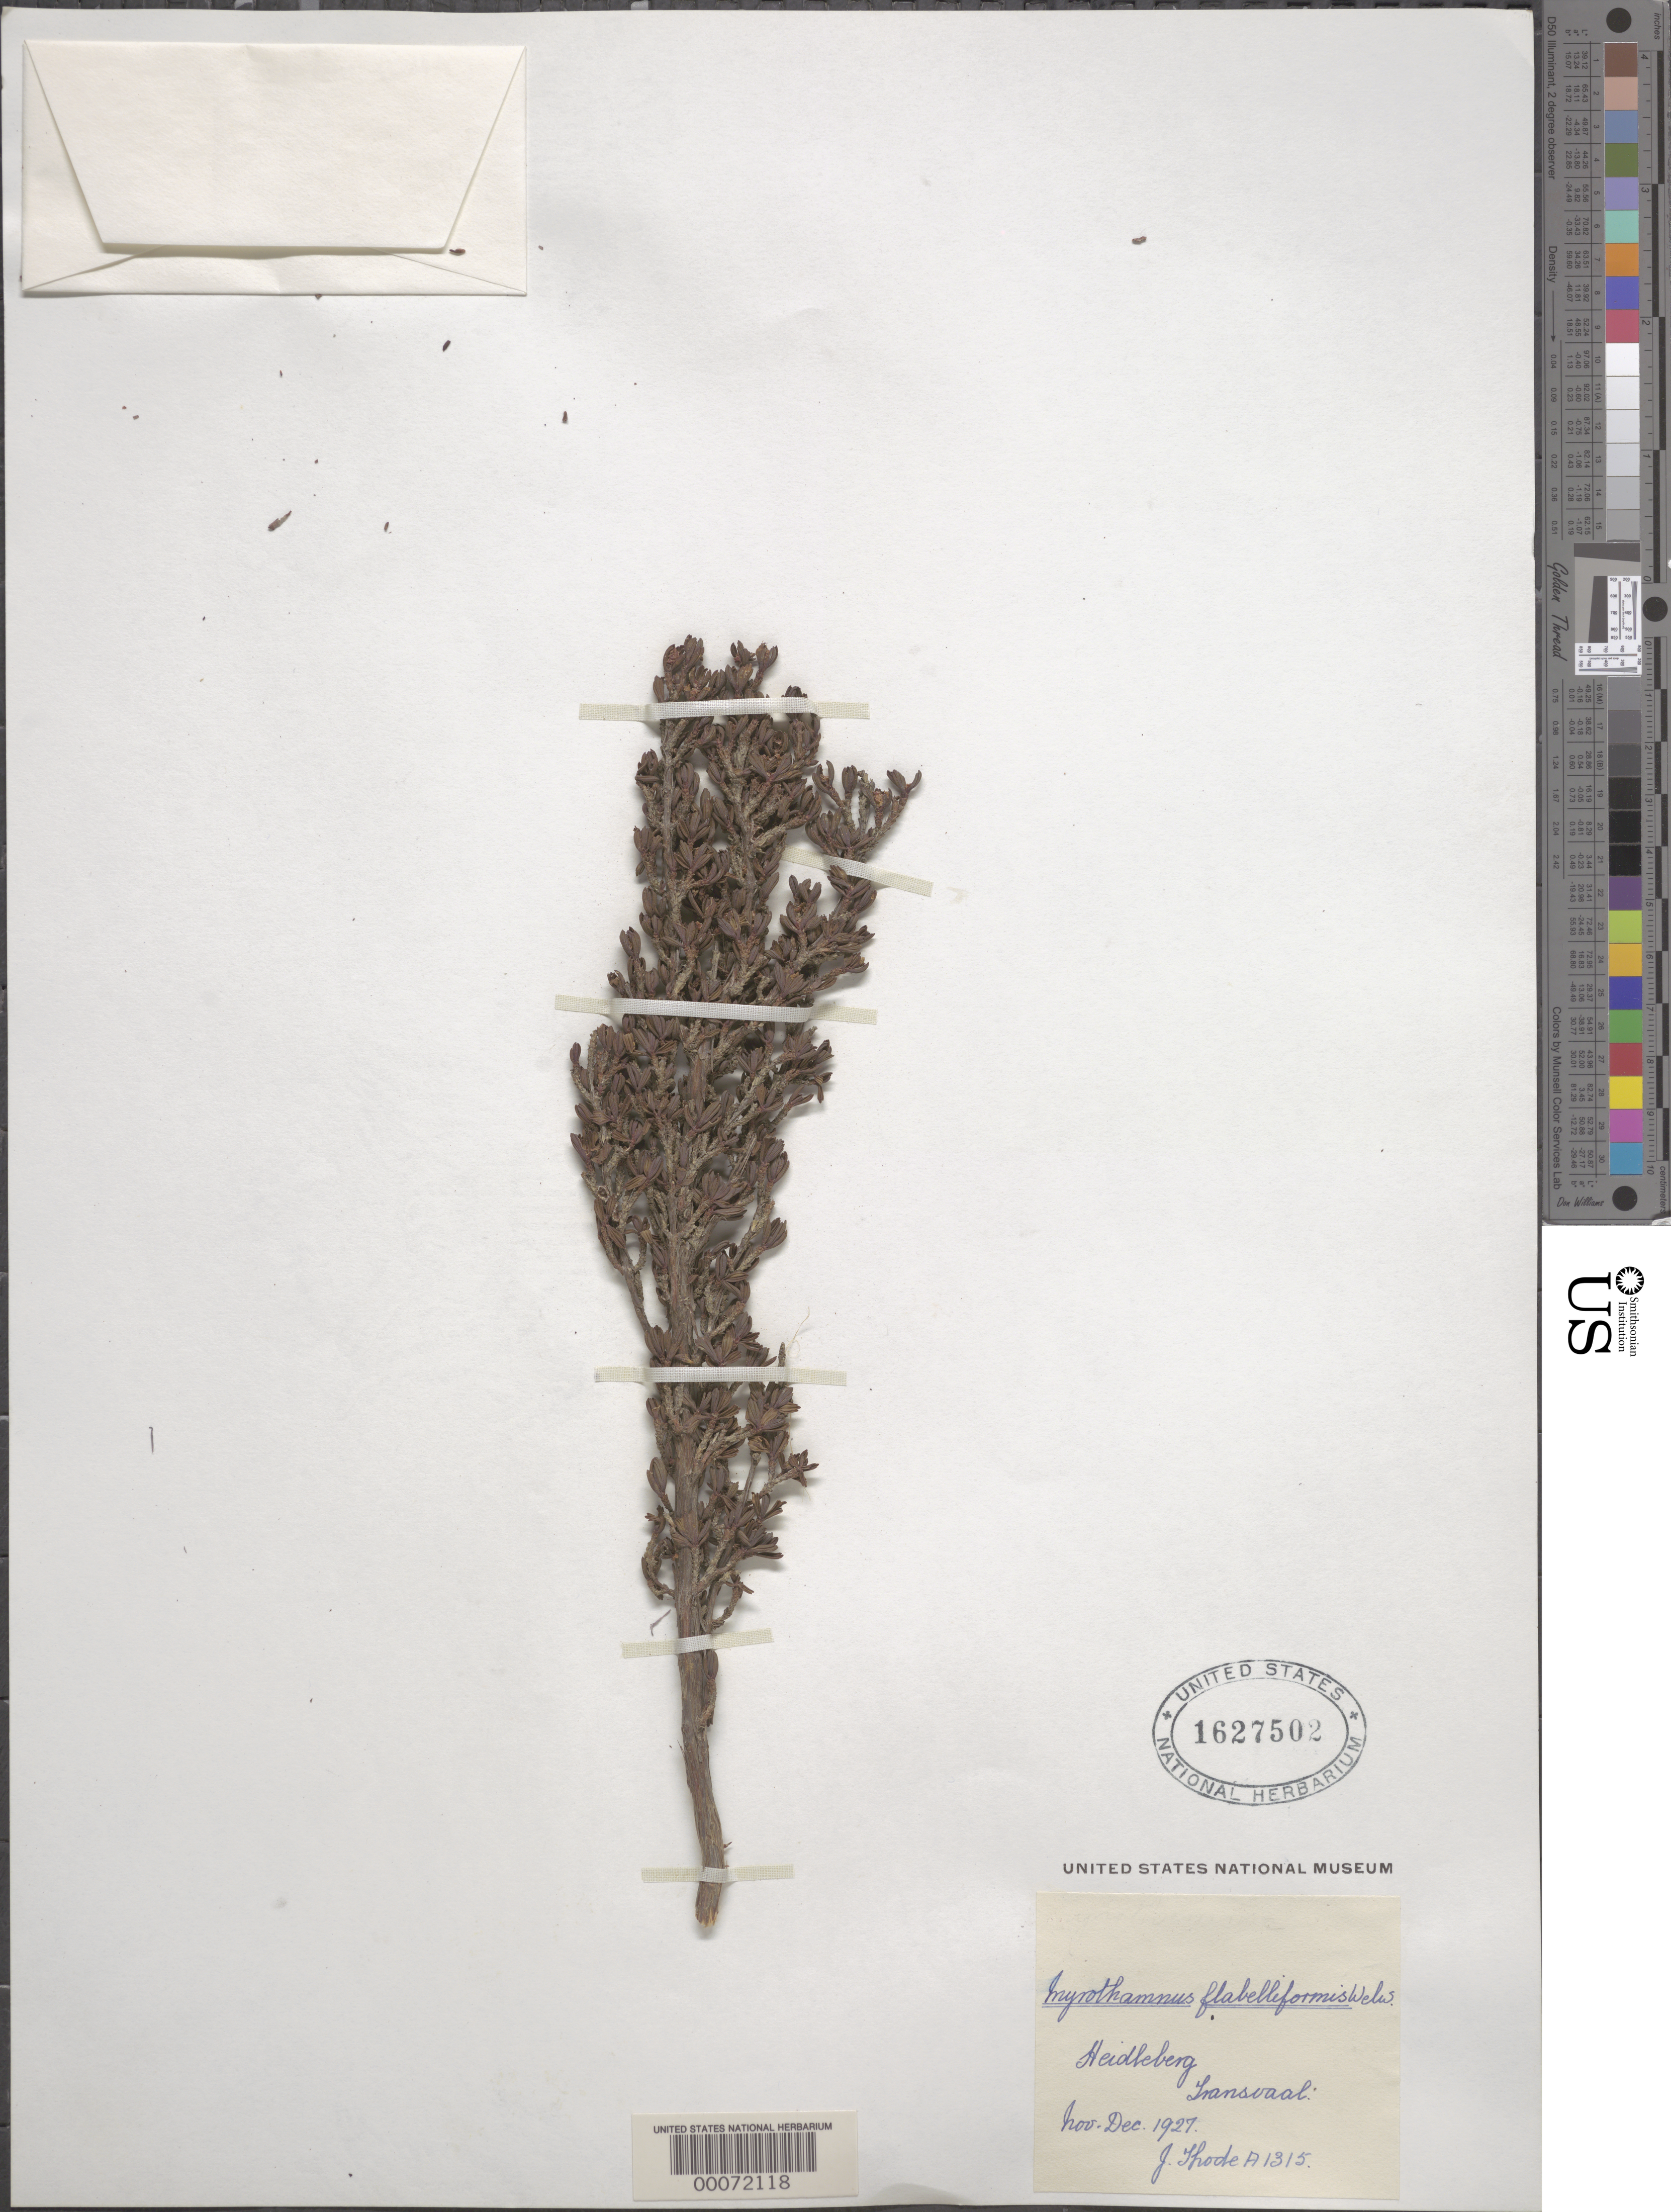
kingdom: Plantae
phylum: Tracheophyta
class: Magnoliopsida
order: Gunnerales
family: Myrothamnaceae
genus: Myrothamnus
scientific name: Myrothamnus flabellifolius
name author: Welw.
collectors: J. Thode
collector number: A1315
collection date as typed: Nov 1927 to -- Dec 1927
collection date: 1927-11/1927-12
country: South Africa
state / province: Gauteng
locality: Heidleberg. Transvaal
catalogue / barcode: US 1627502